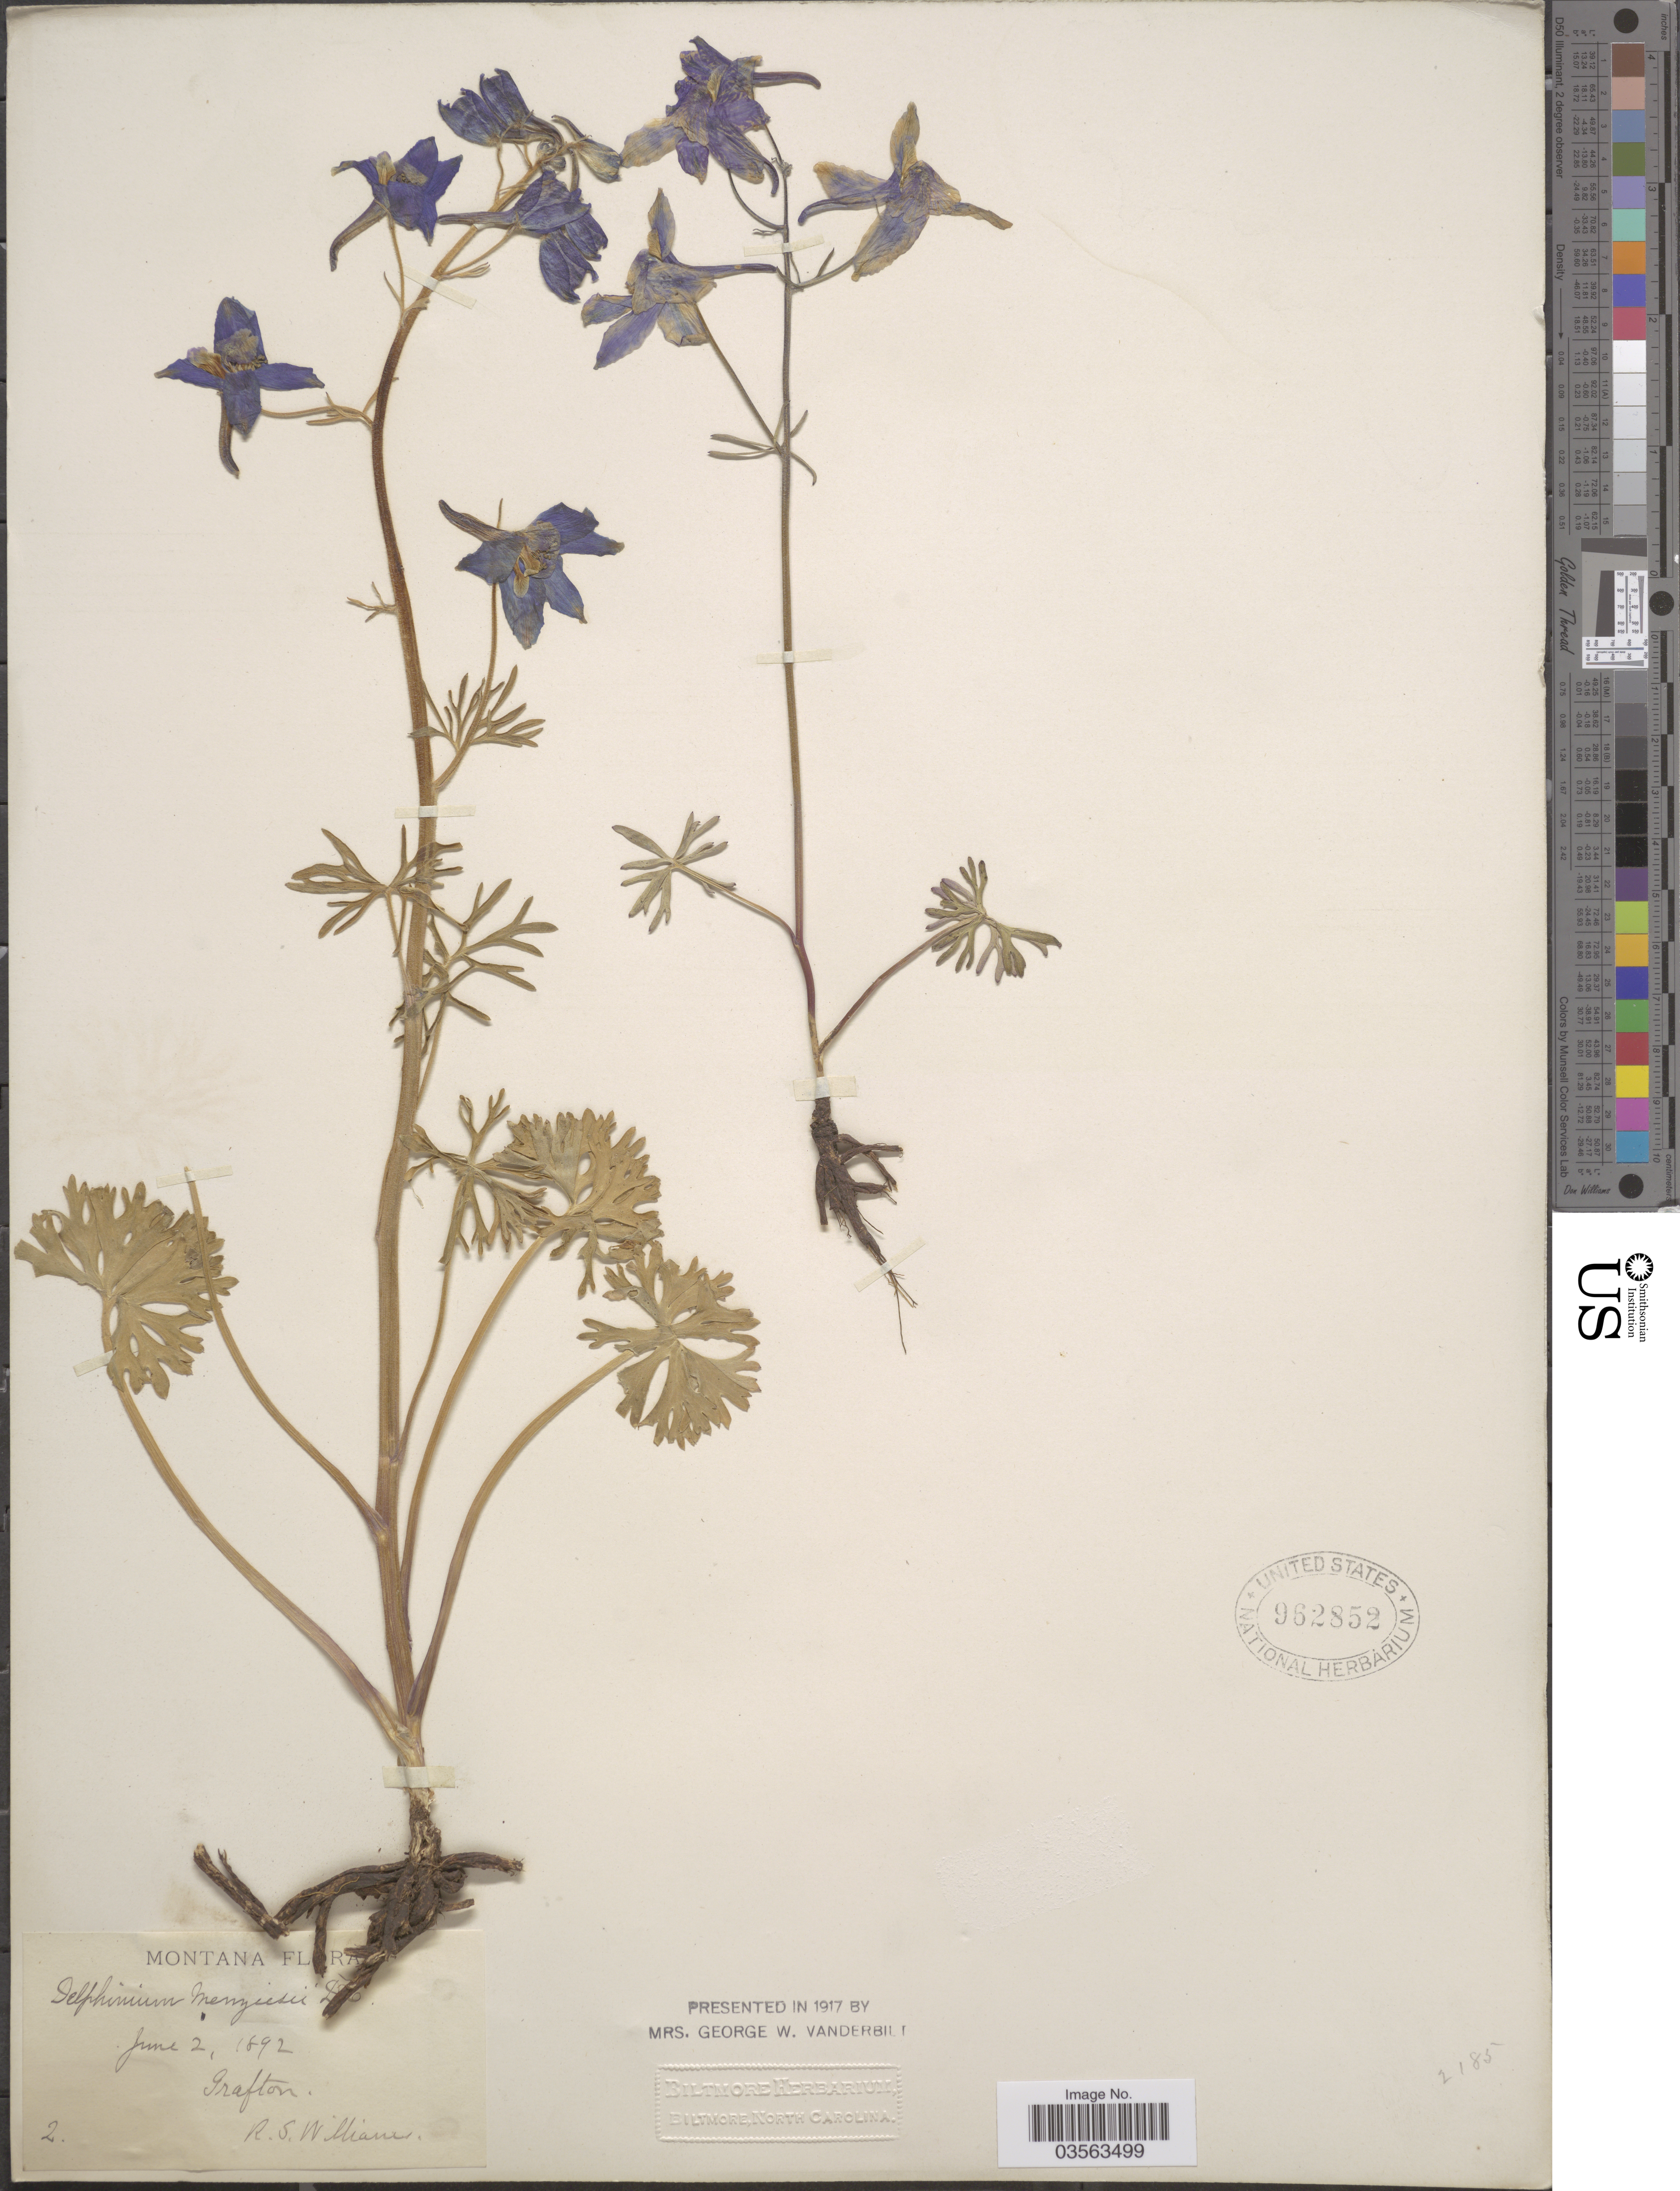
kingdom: Plantae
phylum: Tracheophyta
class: Magnoliopsida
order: Ranunculales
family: Ranunculaceae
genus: Delphinium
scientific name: Delphinium menziesii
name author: DC.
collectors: R. William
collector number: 2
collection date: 1892-06-02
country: United States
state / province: Montana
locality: Grafton.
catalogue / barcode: US 962852